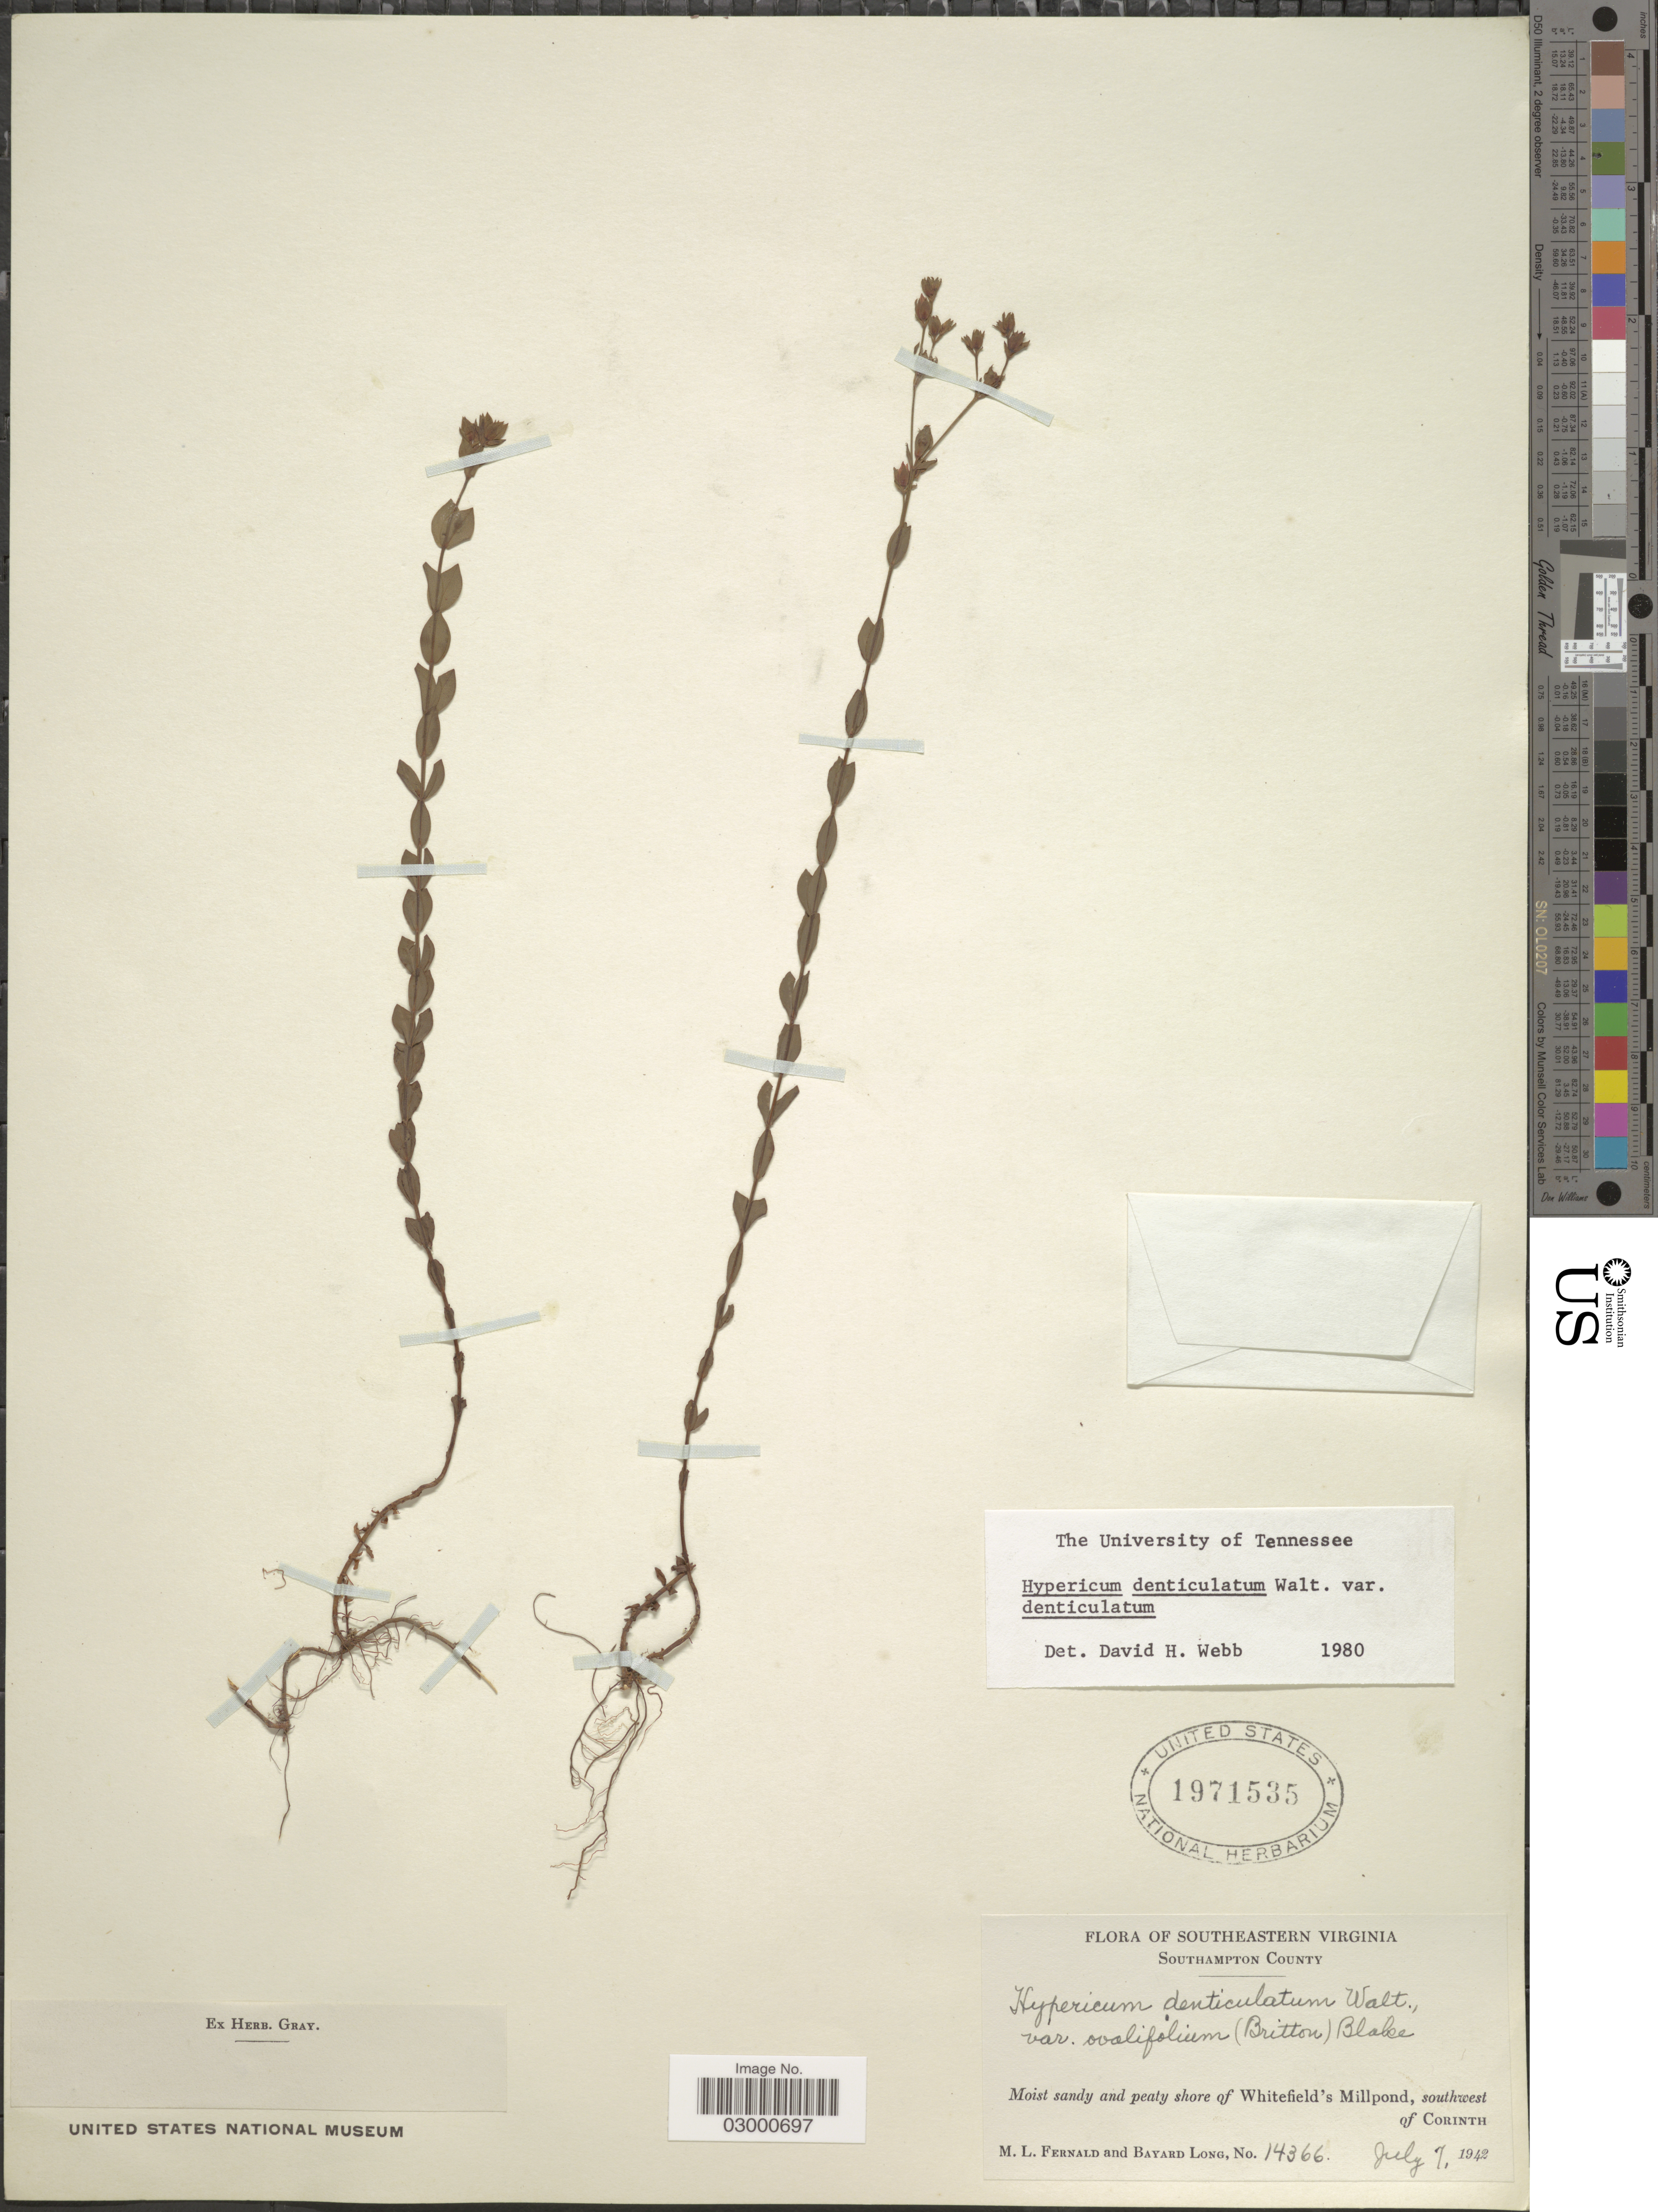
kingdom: Plantae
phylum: Tracheophyta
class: Magnoliopsida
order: Malpighiales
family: Hypericaceae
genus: Hypericum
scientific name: Hypericum denticulatum var. denticulatum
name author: Walter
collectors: M. L. Fernald & B. Long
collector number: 14366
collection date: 1942-07-07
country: United States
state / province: Virginia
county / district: Southampton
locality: Southeastern Virginia. Southampton County. Moist sandy and peaty shore of Whitefield's Millpond, southwest of Corinth.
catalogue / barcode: US 1971535